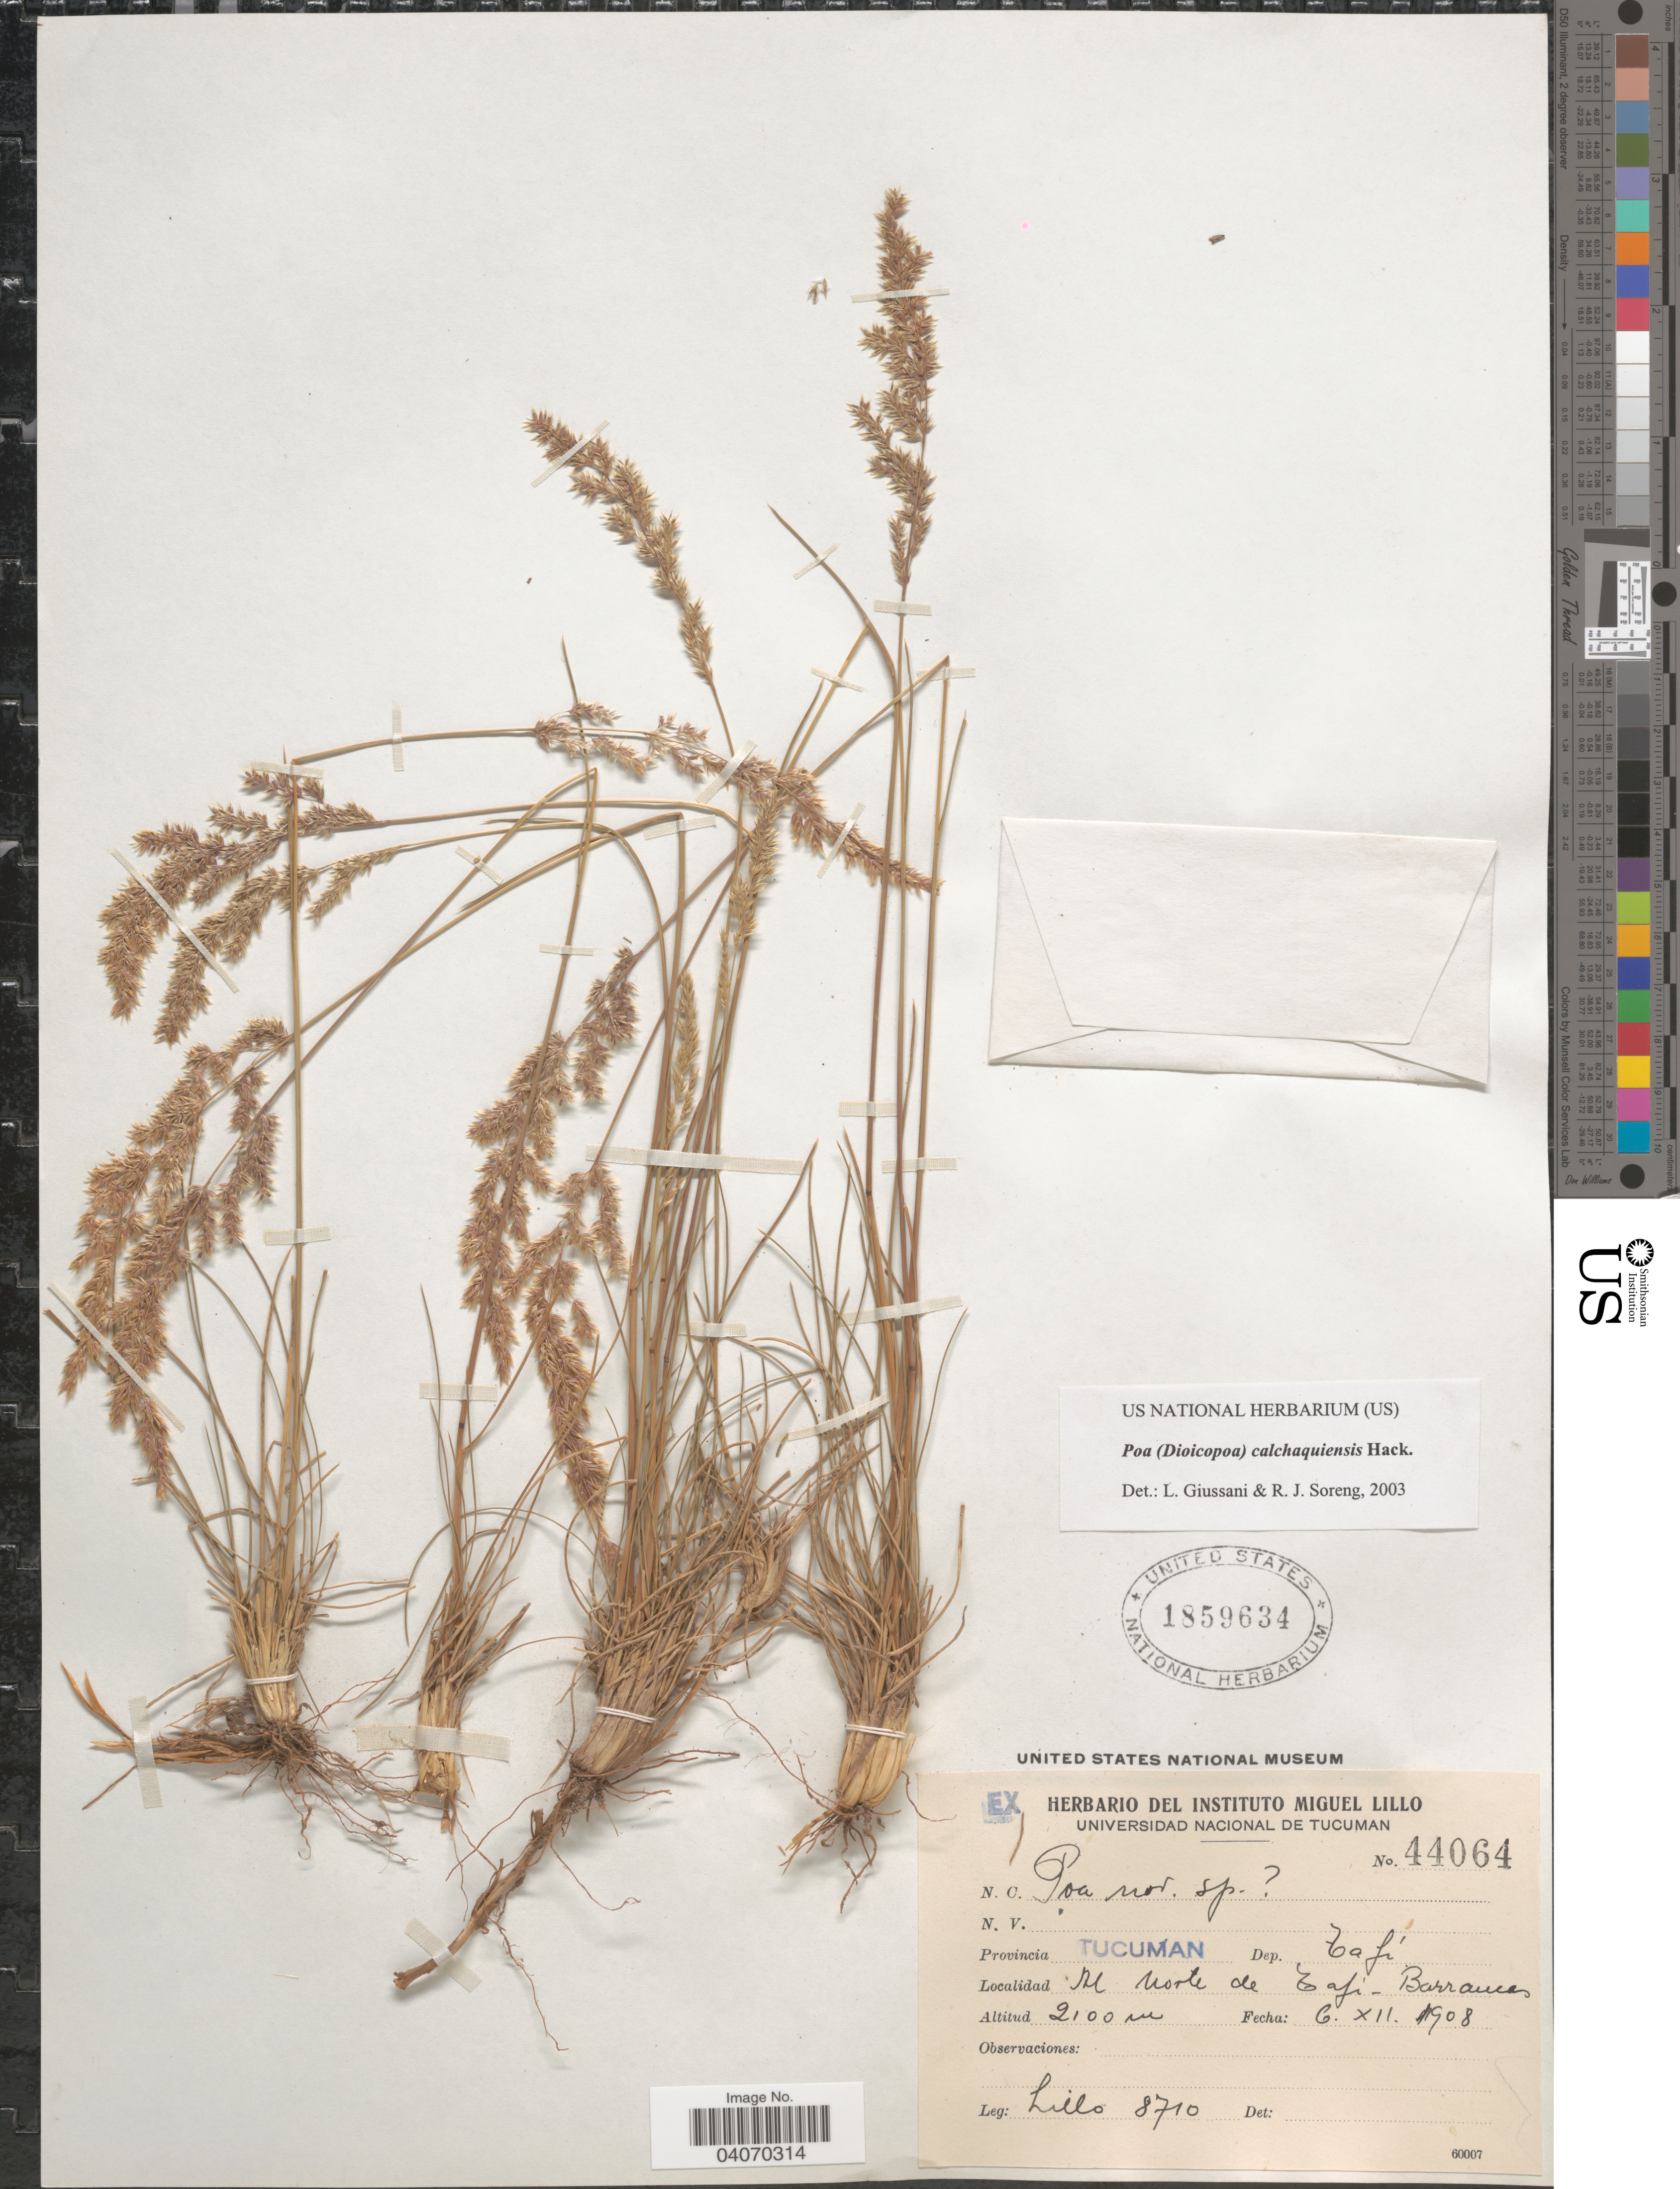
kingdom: Plantae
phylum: Tracheophyta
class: Liliopsida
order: Poales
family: Poaceae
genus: Poa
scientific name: Poa calchaquiensis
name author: Hack.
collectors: M. Lillo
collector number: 8710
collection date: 1908-12-06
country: Argentina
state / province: Tucuman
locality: Dep. Tafí. Al Norte de Tafí - Barrancas.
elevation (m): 2100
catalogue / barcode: US 1859634